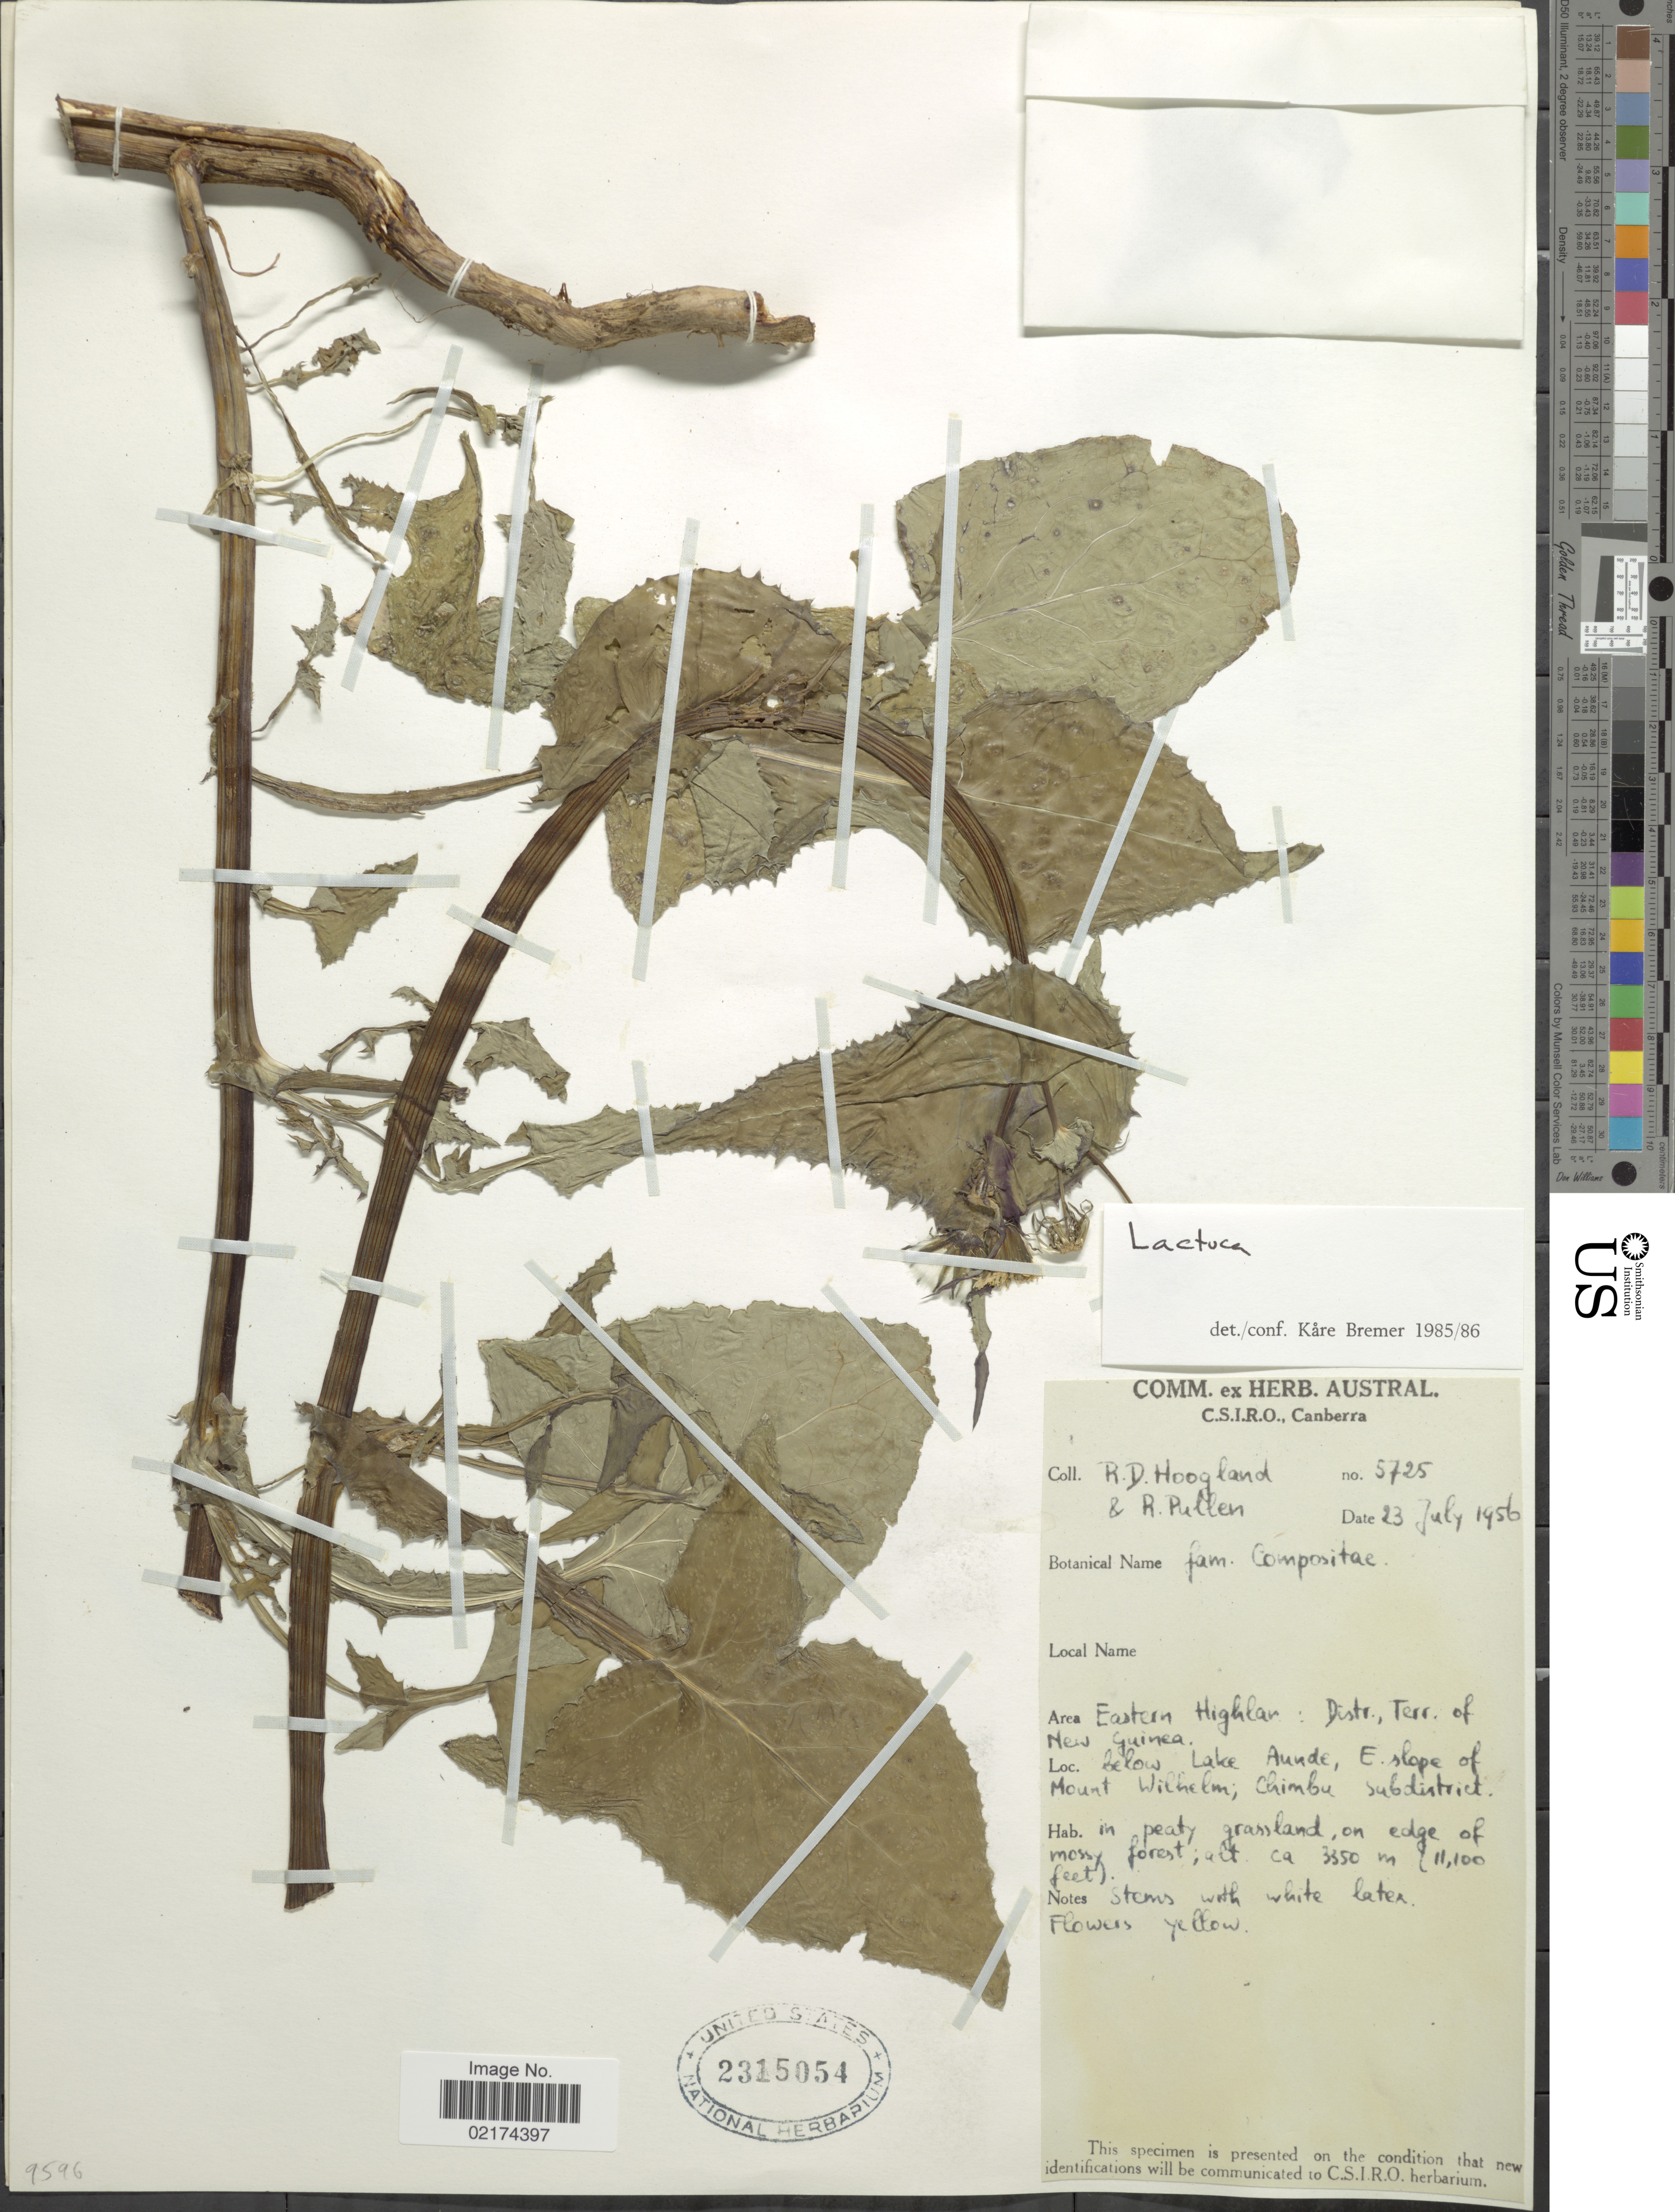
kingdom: Plantae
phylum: Tracheophyta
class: Magnoliopsida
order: Asterales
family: Asteraceae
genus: Lactuca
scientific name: Lactuca sp.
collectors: R. D. Hoogland & R. Pullen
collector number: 5725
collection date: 1956-07-23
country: Papua New Guinea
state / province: Chimbu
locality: Eastern Highlan, Distr. Terr. of New Guinea, below Lake Aunde, E. slope of Mount Wilhelm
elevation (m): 3383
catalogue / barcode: US 2315054